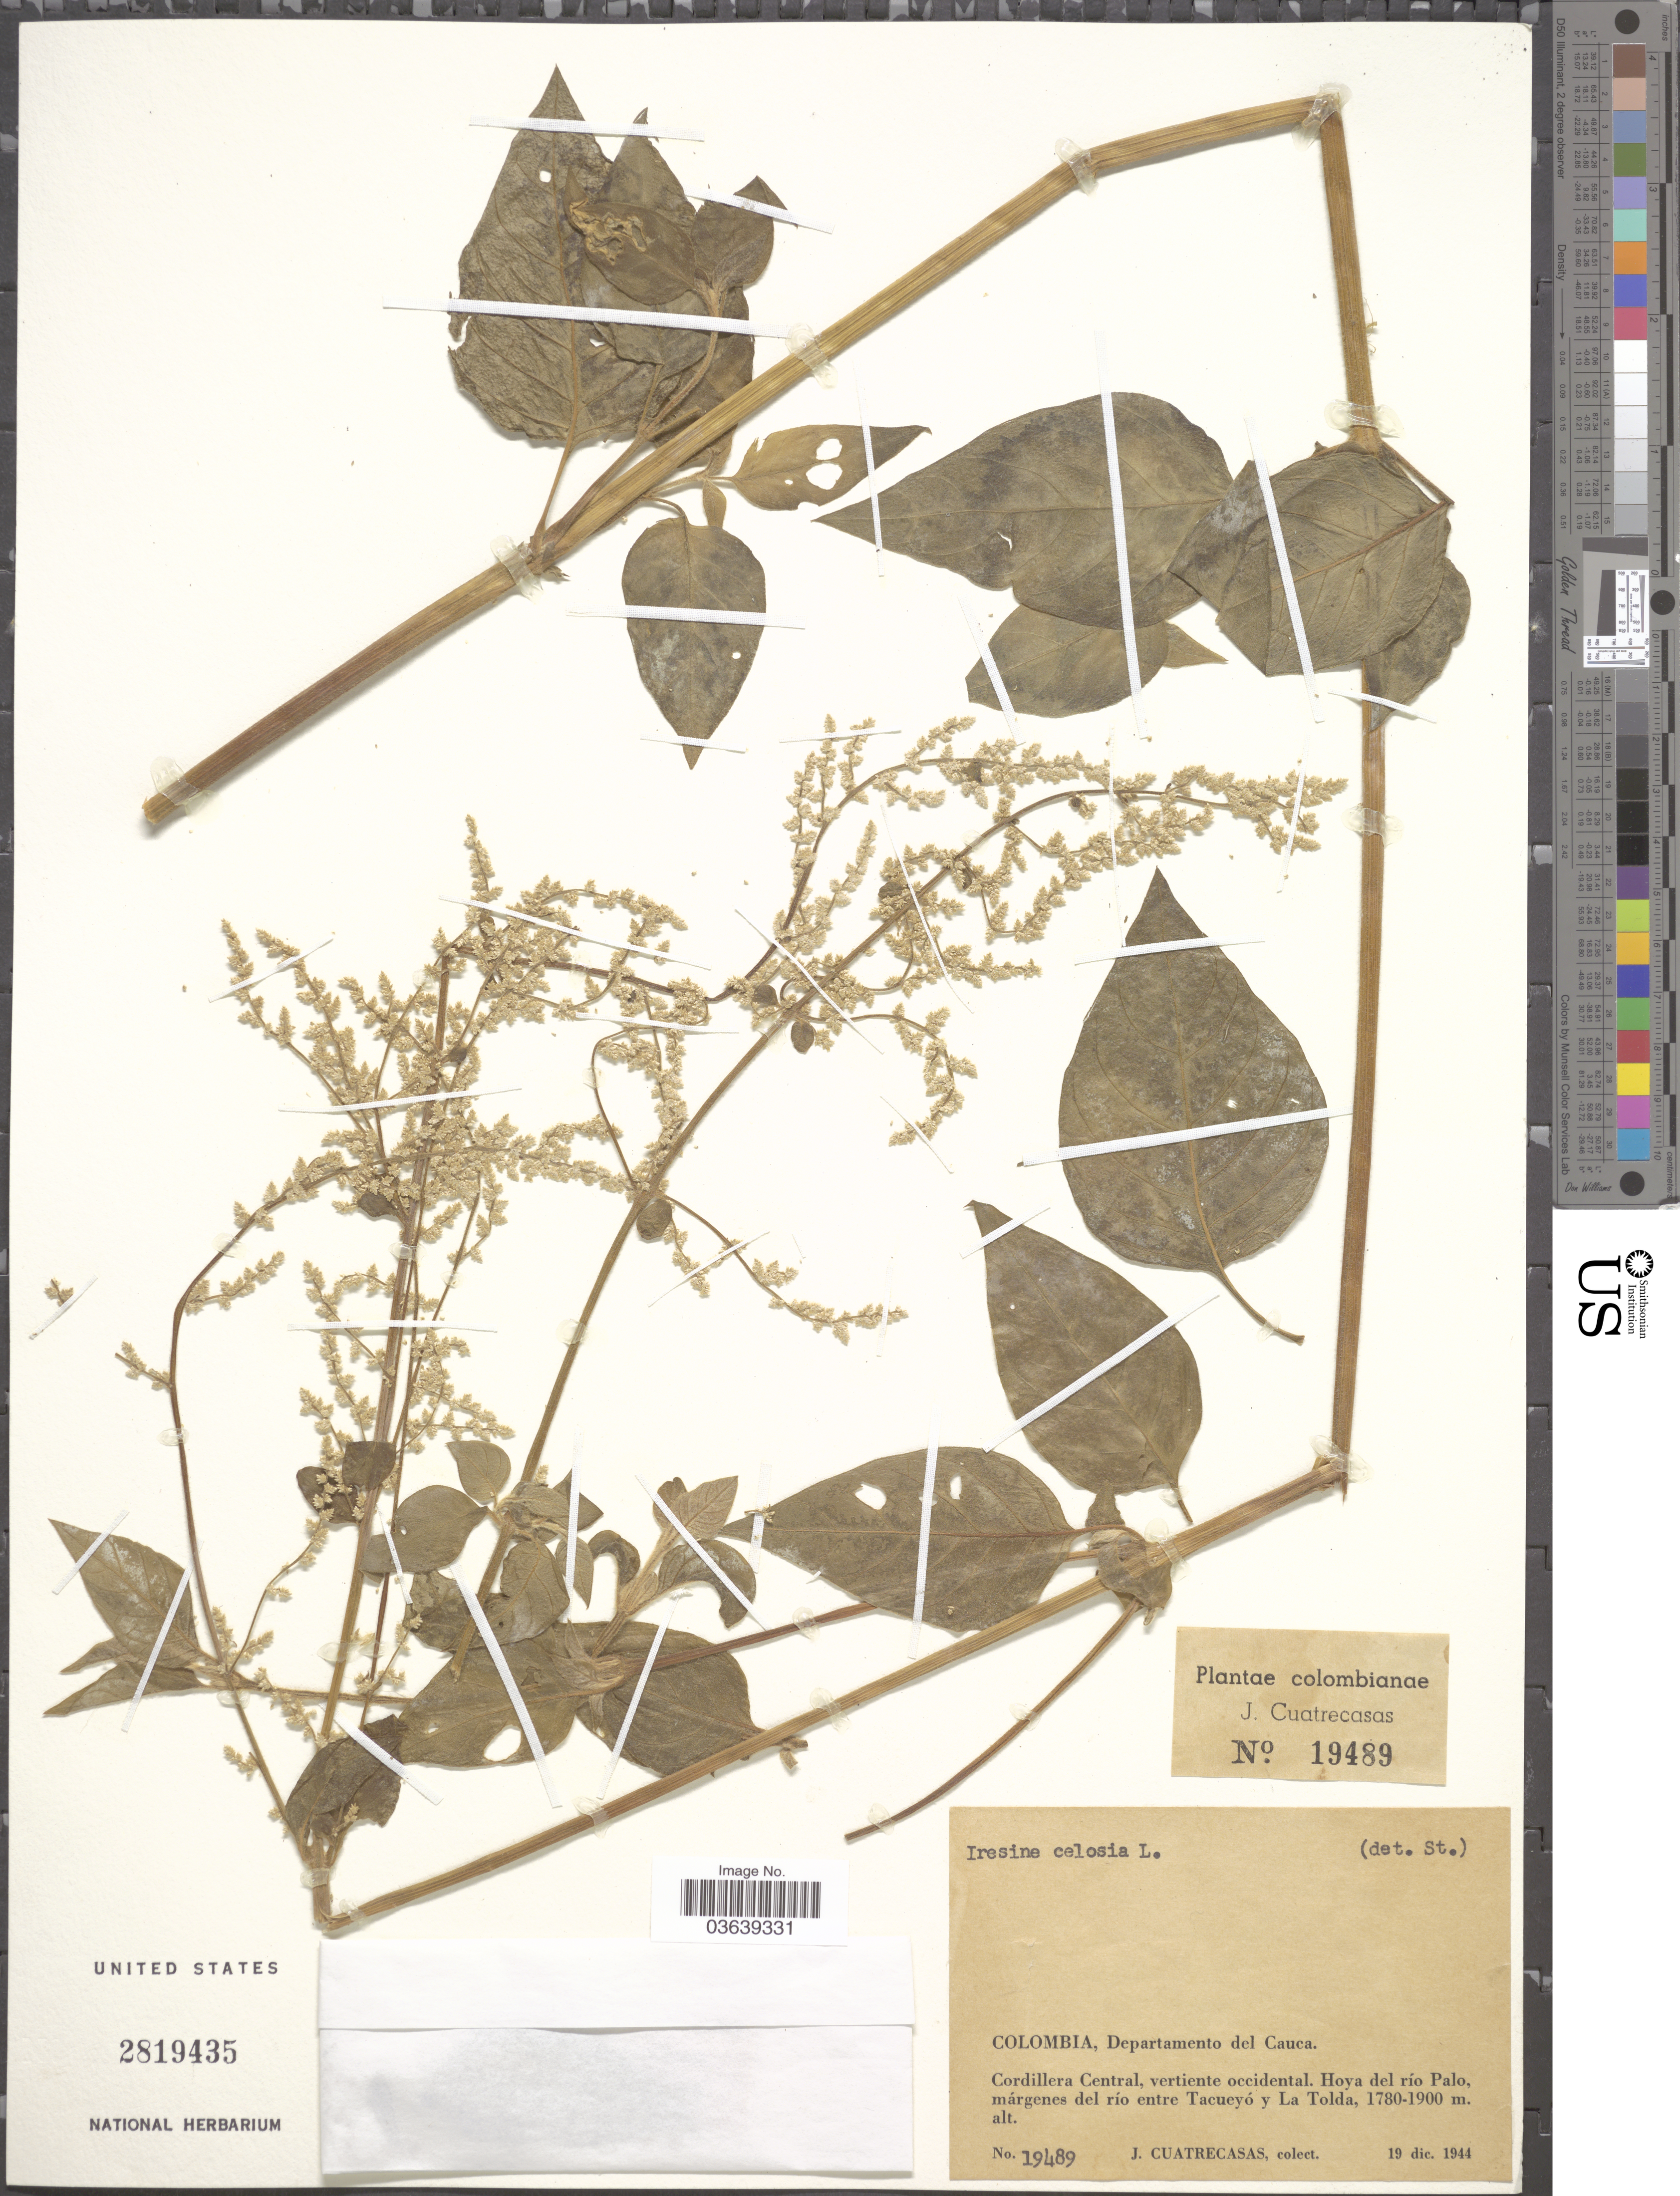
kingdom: Plantae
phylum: Tracheophyta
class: Magnoliopsida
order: Caryophyllales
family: Amaranthaceae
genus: Iresine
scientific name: Iresine celosia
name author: L.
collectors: J. Cuatrecasas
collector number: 19489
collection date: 1944-12-19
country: Colombia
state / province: Cauca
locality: Departamento del Cauca. Cordillera Central, vertiente occidental. Hoya del río Palo, márgenes del río entre Tacueyó y La Tolda.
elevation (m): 1780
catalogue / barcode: US 2819435